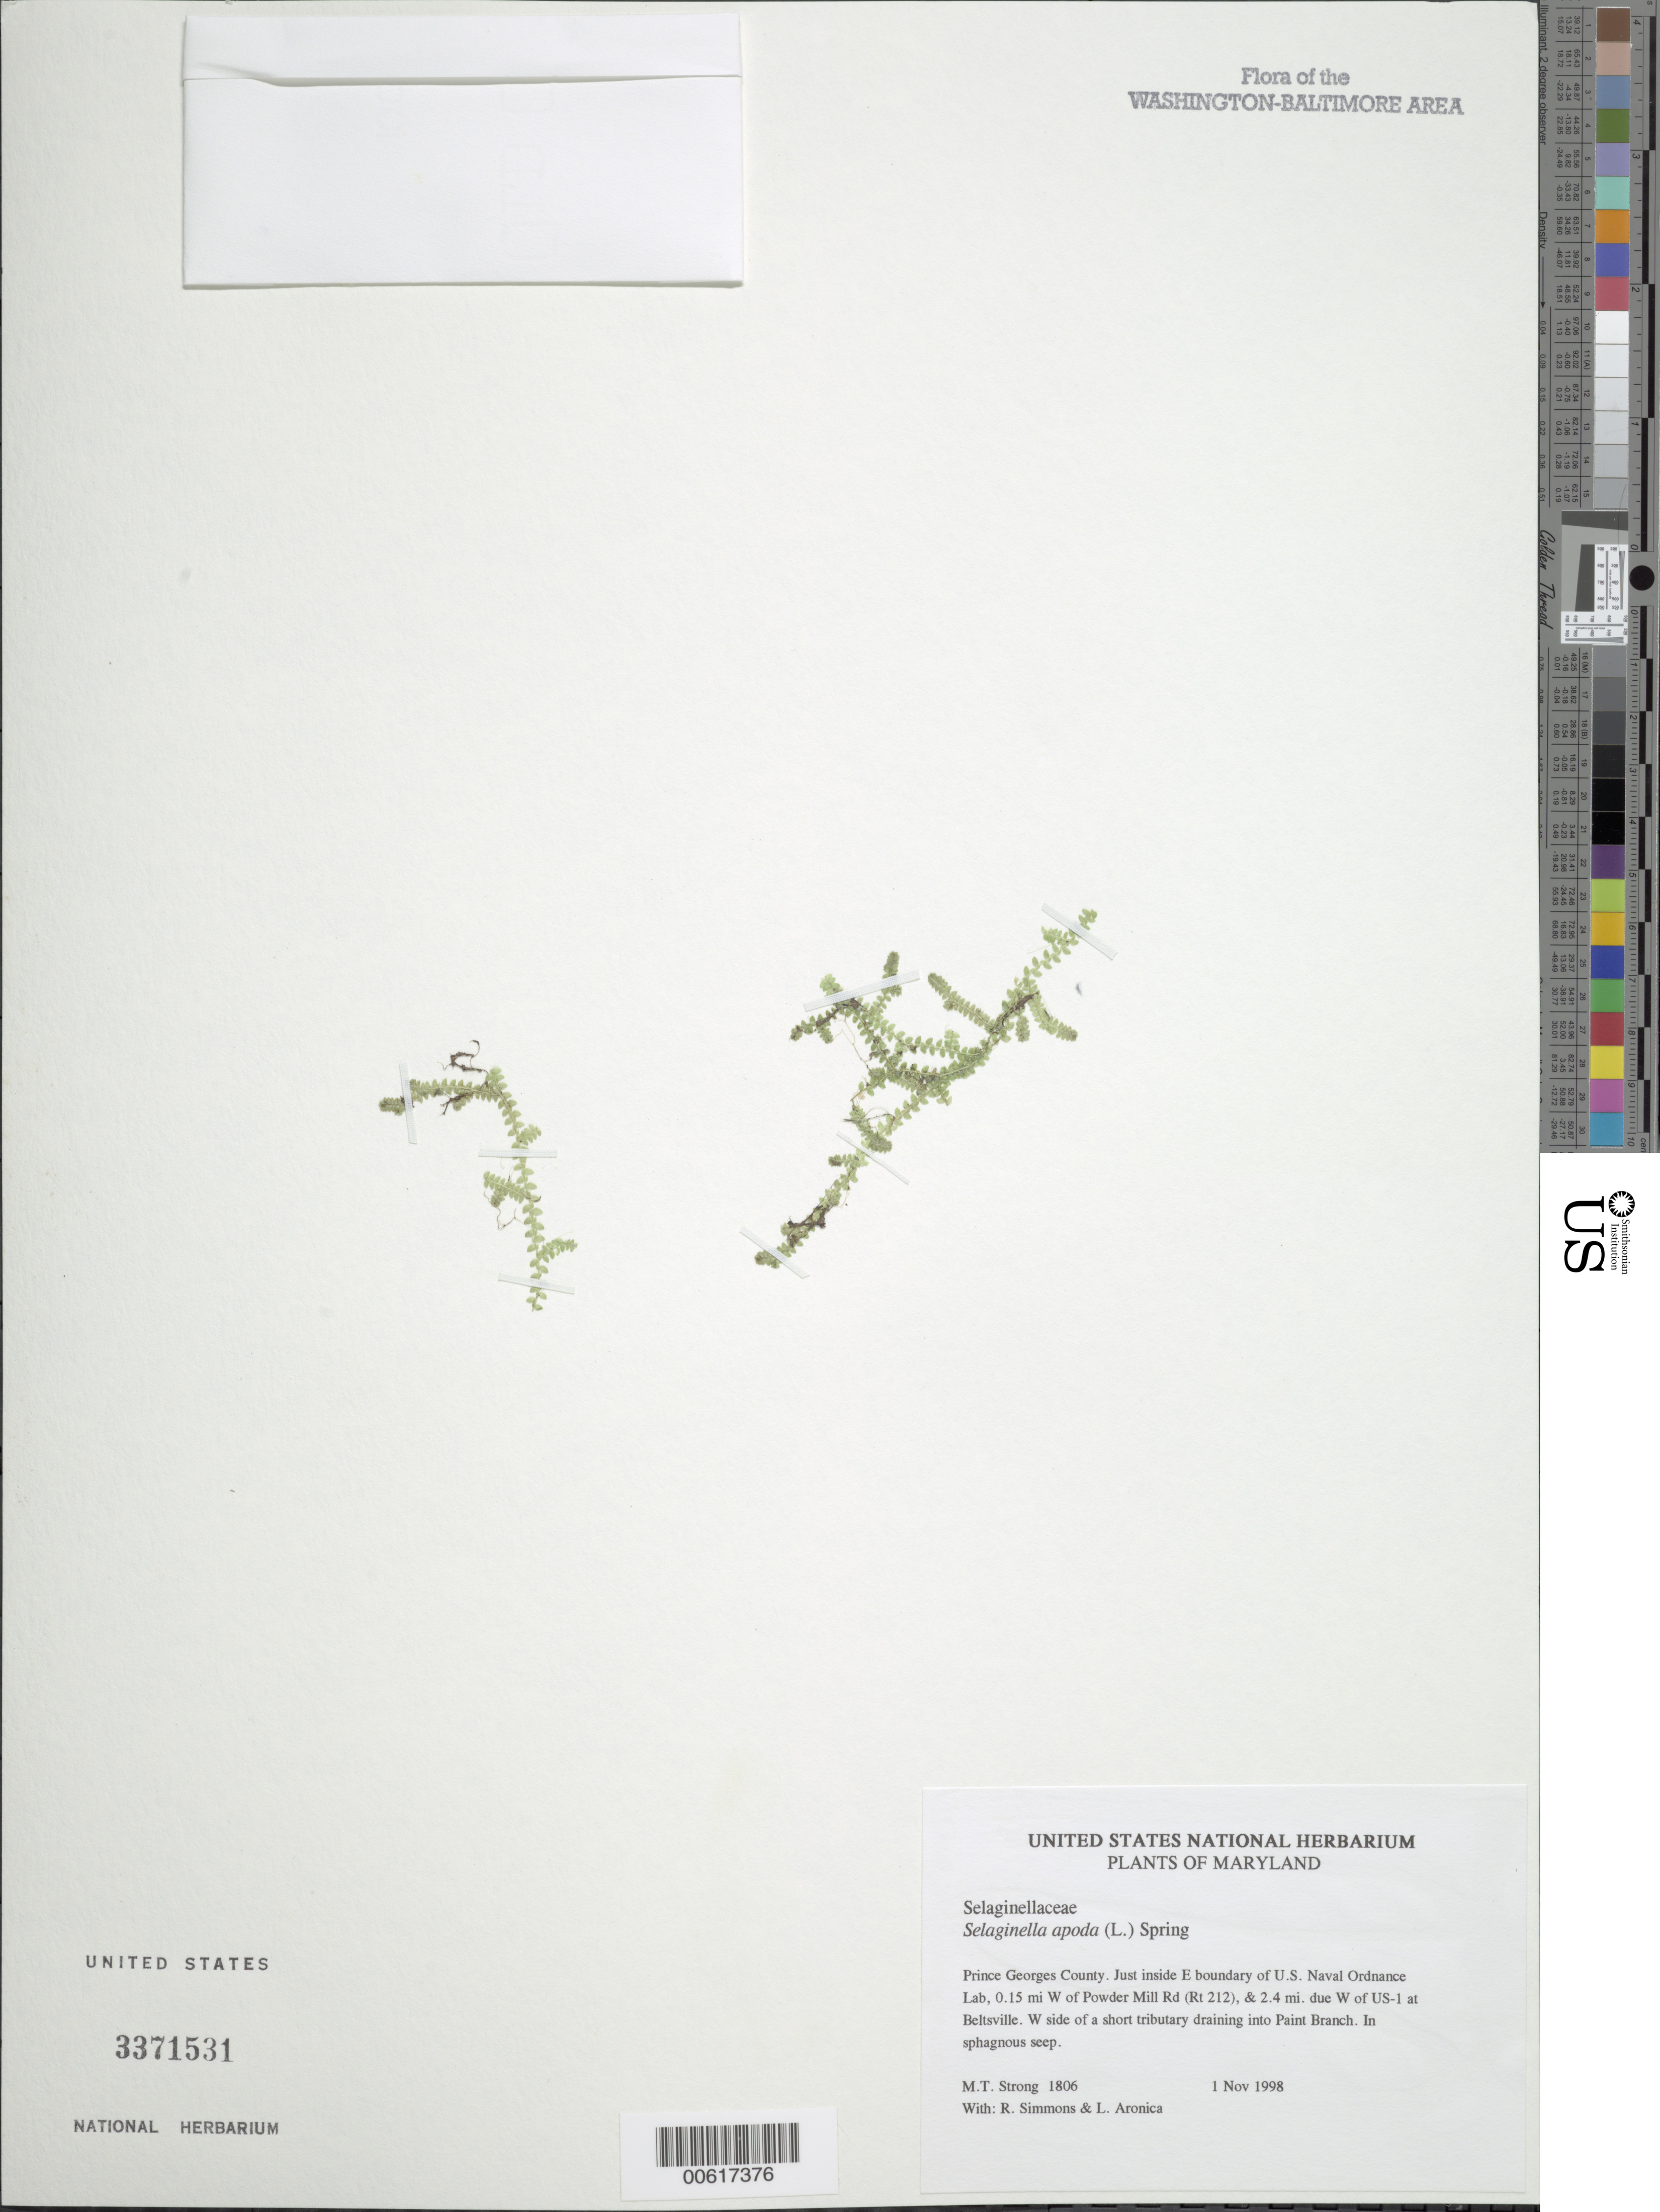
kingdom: Plantae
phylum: Tracheophyta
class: Lycopodiopsida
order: Selaginellales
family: Selaginellaceae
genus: Selaginella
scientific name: Selaginella apus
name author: Spring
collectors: M. T. Strong, R. Simmons & L. Aronica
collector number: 1806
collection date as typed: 01 Nov 1998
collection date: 1998-11-01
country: United States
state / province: Maryland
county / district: Prince George's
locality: Just inside E boundary of U.S. Naval Ordnance Lab, 0.15 mi W of Powder Mill Rd (Rt 212), & 2.4 mi. due W of US-1 at Beltsville.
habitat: W side of a short tributary draining into Paint Branch. In sphagnous seep.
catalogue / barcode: US 3371531